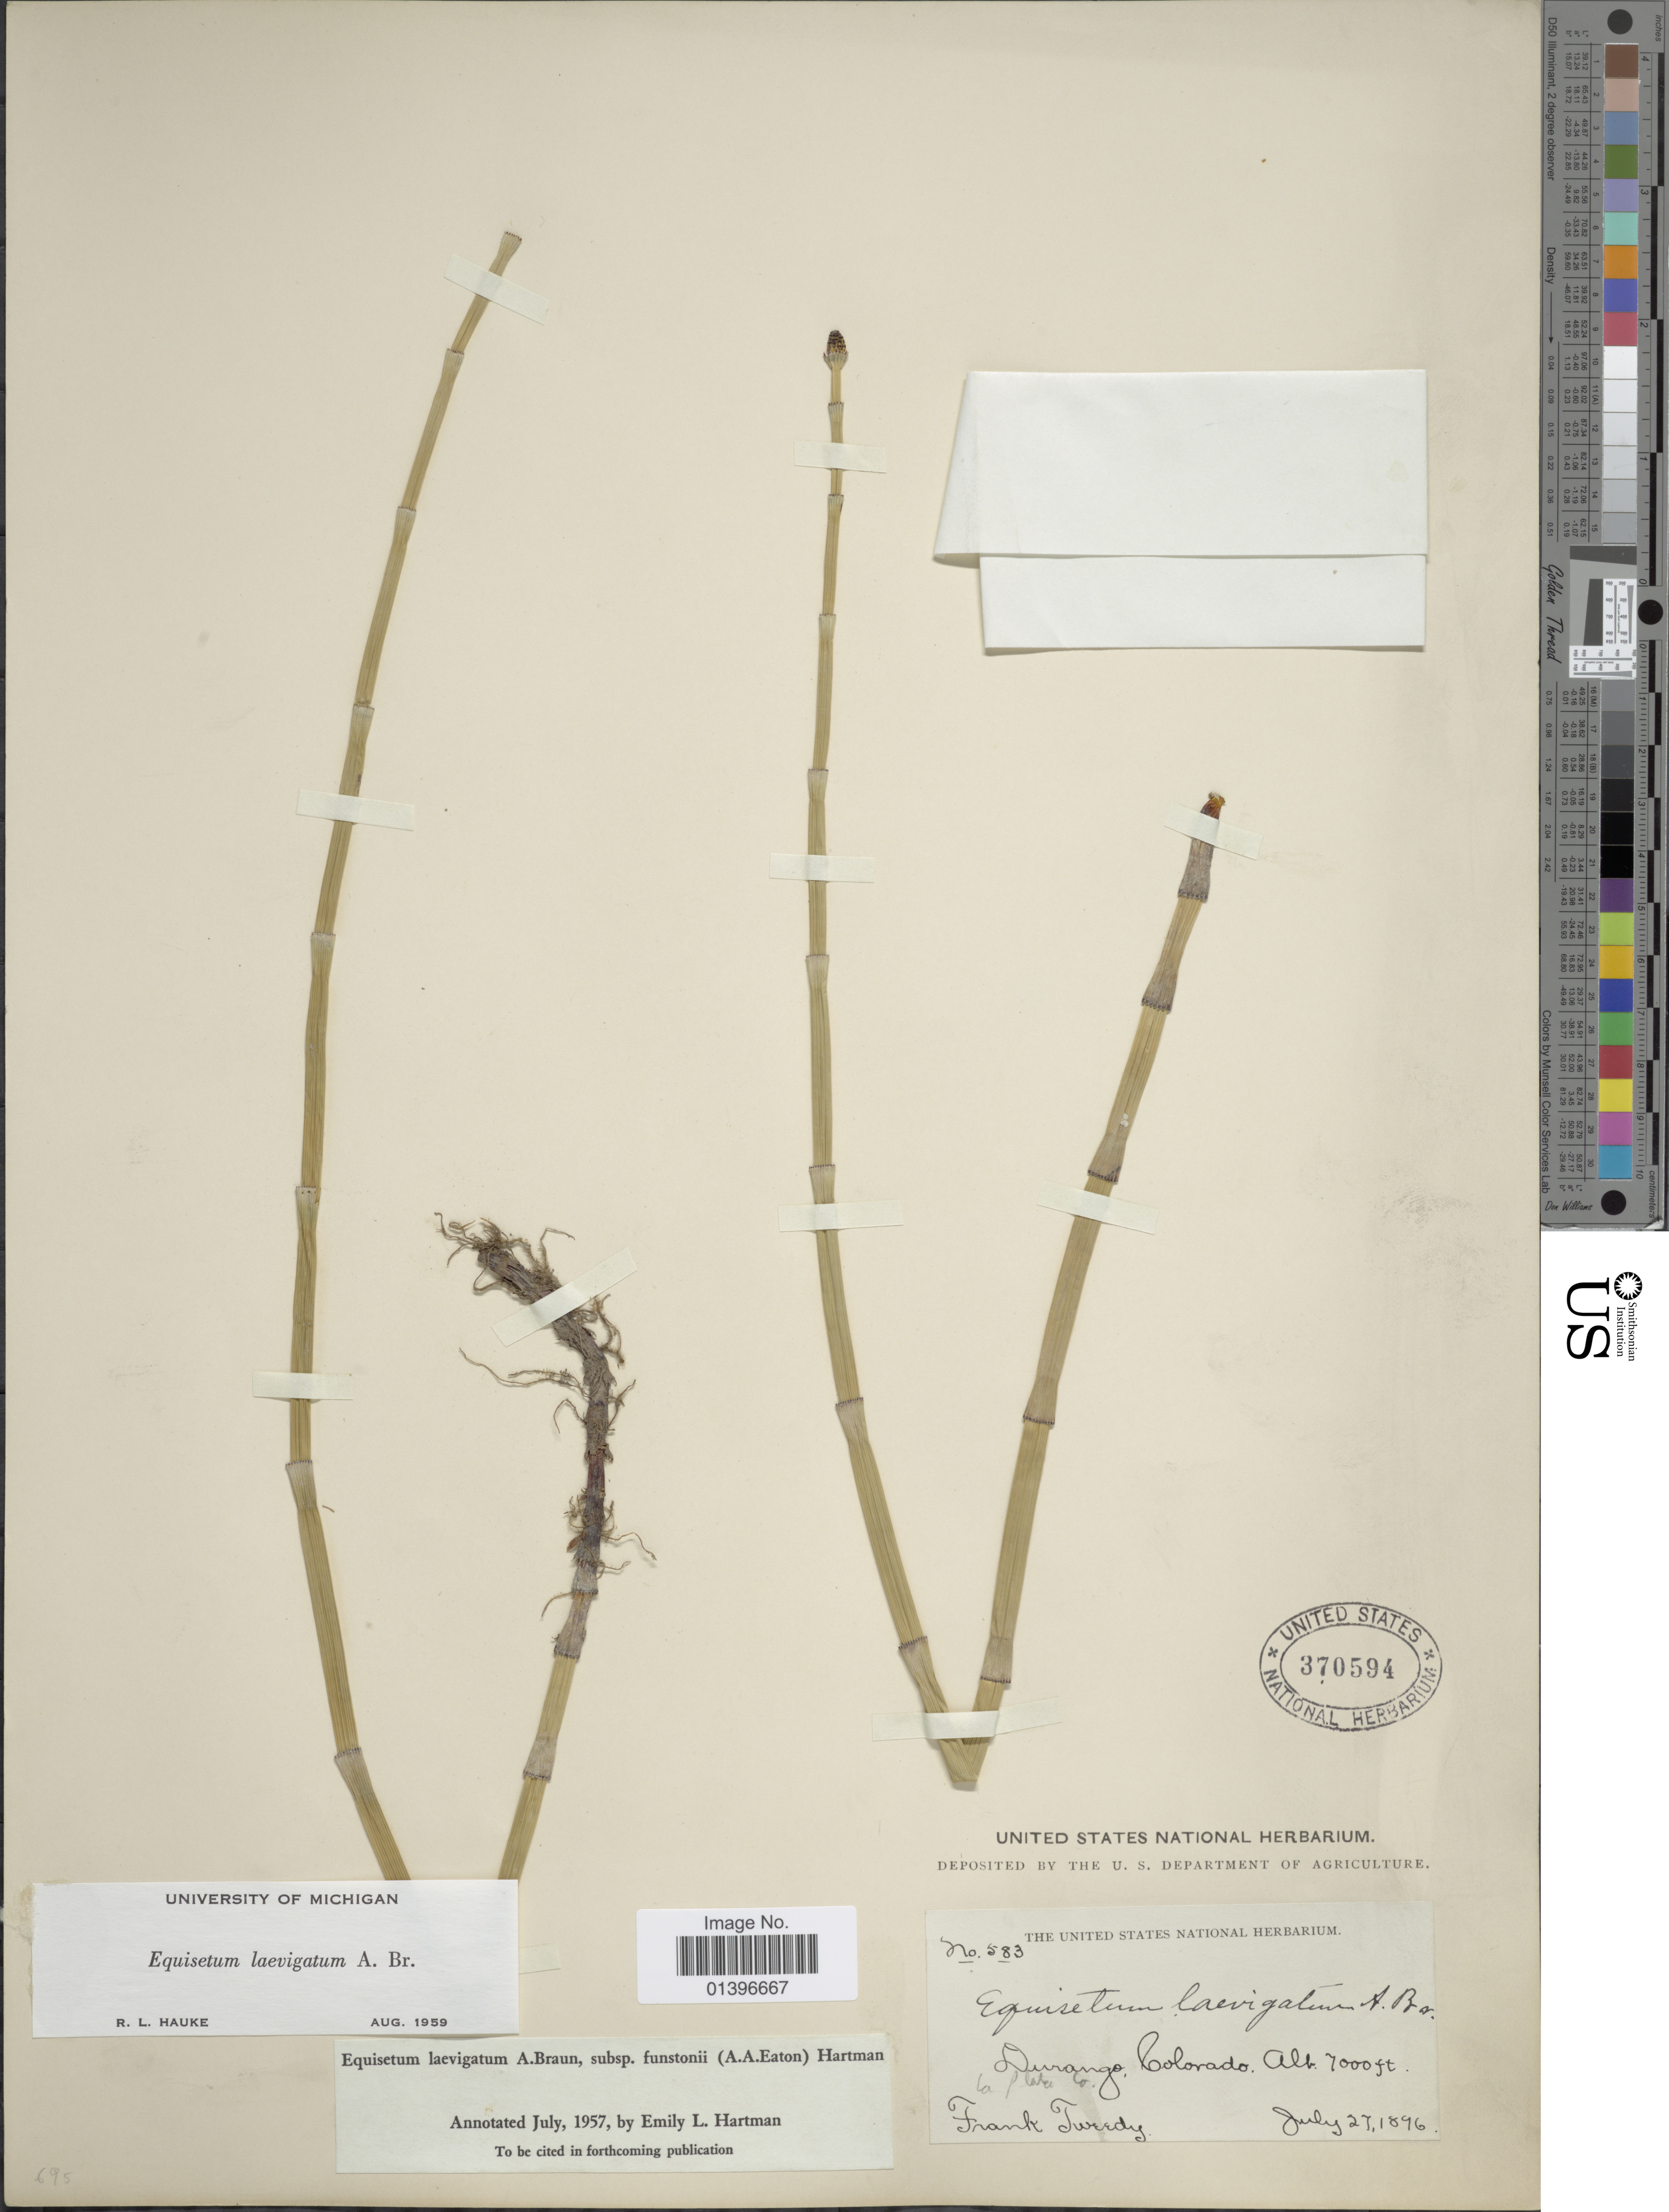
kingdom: Plantae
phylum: Tracheophyta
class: Polypodiopsida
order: Equisetales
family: Equisetaceae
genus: Equisetum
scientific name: Equisetum laevigatum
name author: A. Braun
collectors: F. Tweedy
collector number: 583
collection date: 1896-07-27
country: United States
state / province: Colorado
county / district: La Plata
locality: Durango, La Plata Co.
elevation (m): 2134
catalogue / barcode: US 370594